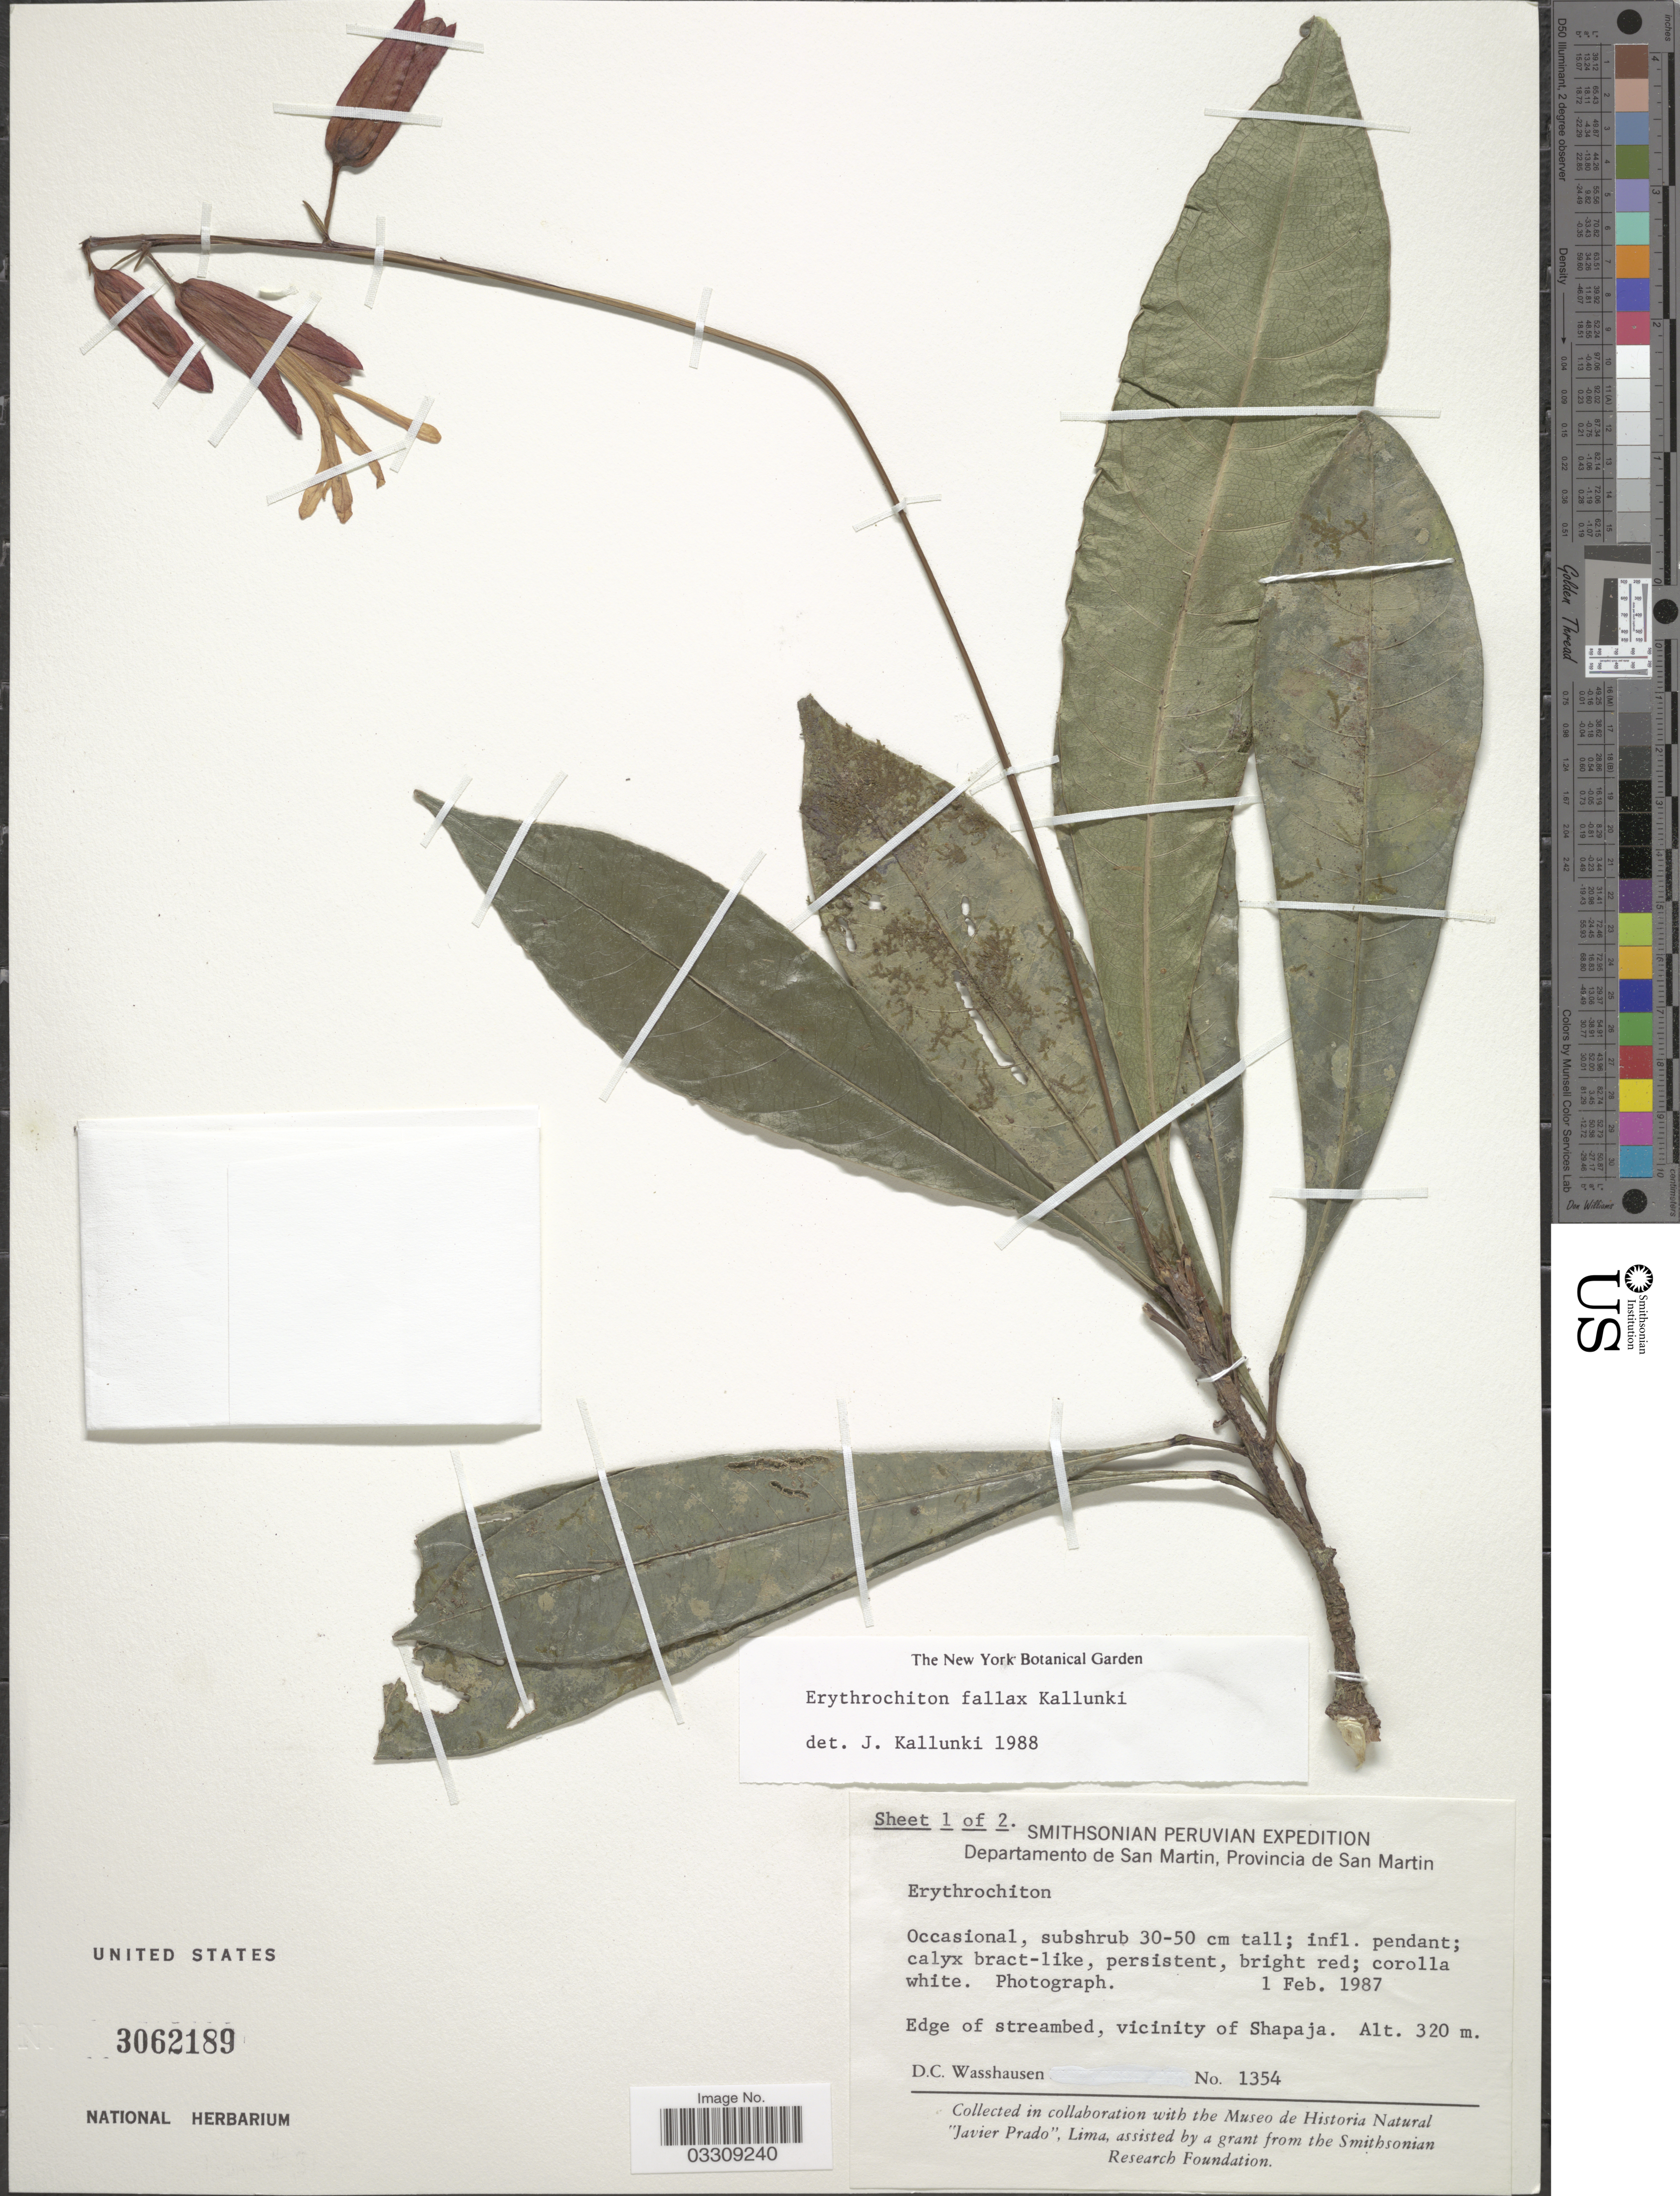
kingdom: Plantae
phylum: Tracheophyta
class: Magnoliopsida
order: Sapindales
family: Rutaceae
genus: Erythrochiton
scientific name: Erythrochiton fallax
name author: Kallunki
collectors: D. C. Wasshausen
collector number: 1354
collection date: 1987-02-01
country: Peru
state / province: San Martín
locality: Departamento de San Martin, Provincia de San Martin. Edge of streambed, vicinity of Shapaja.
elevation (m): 320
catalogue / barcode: US 3062189